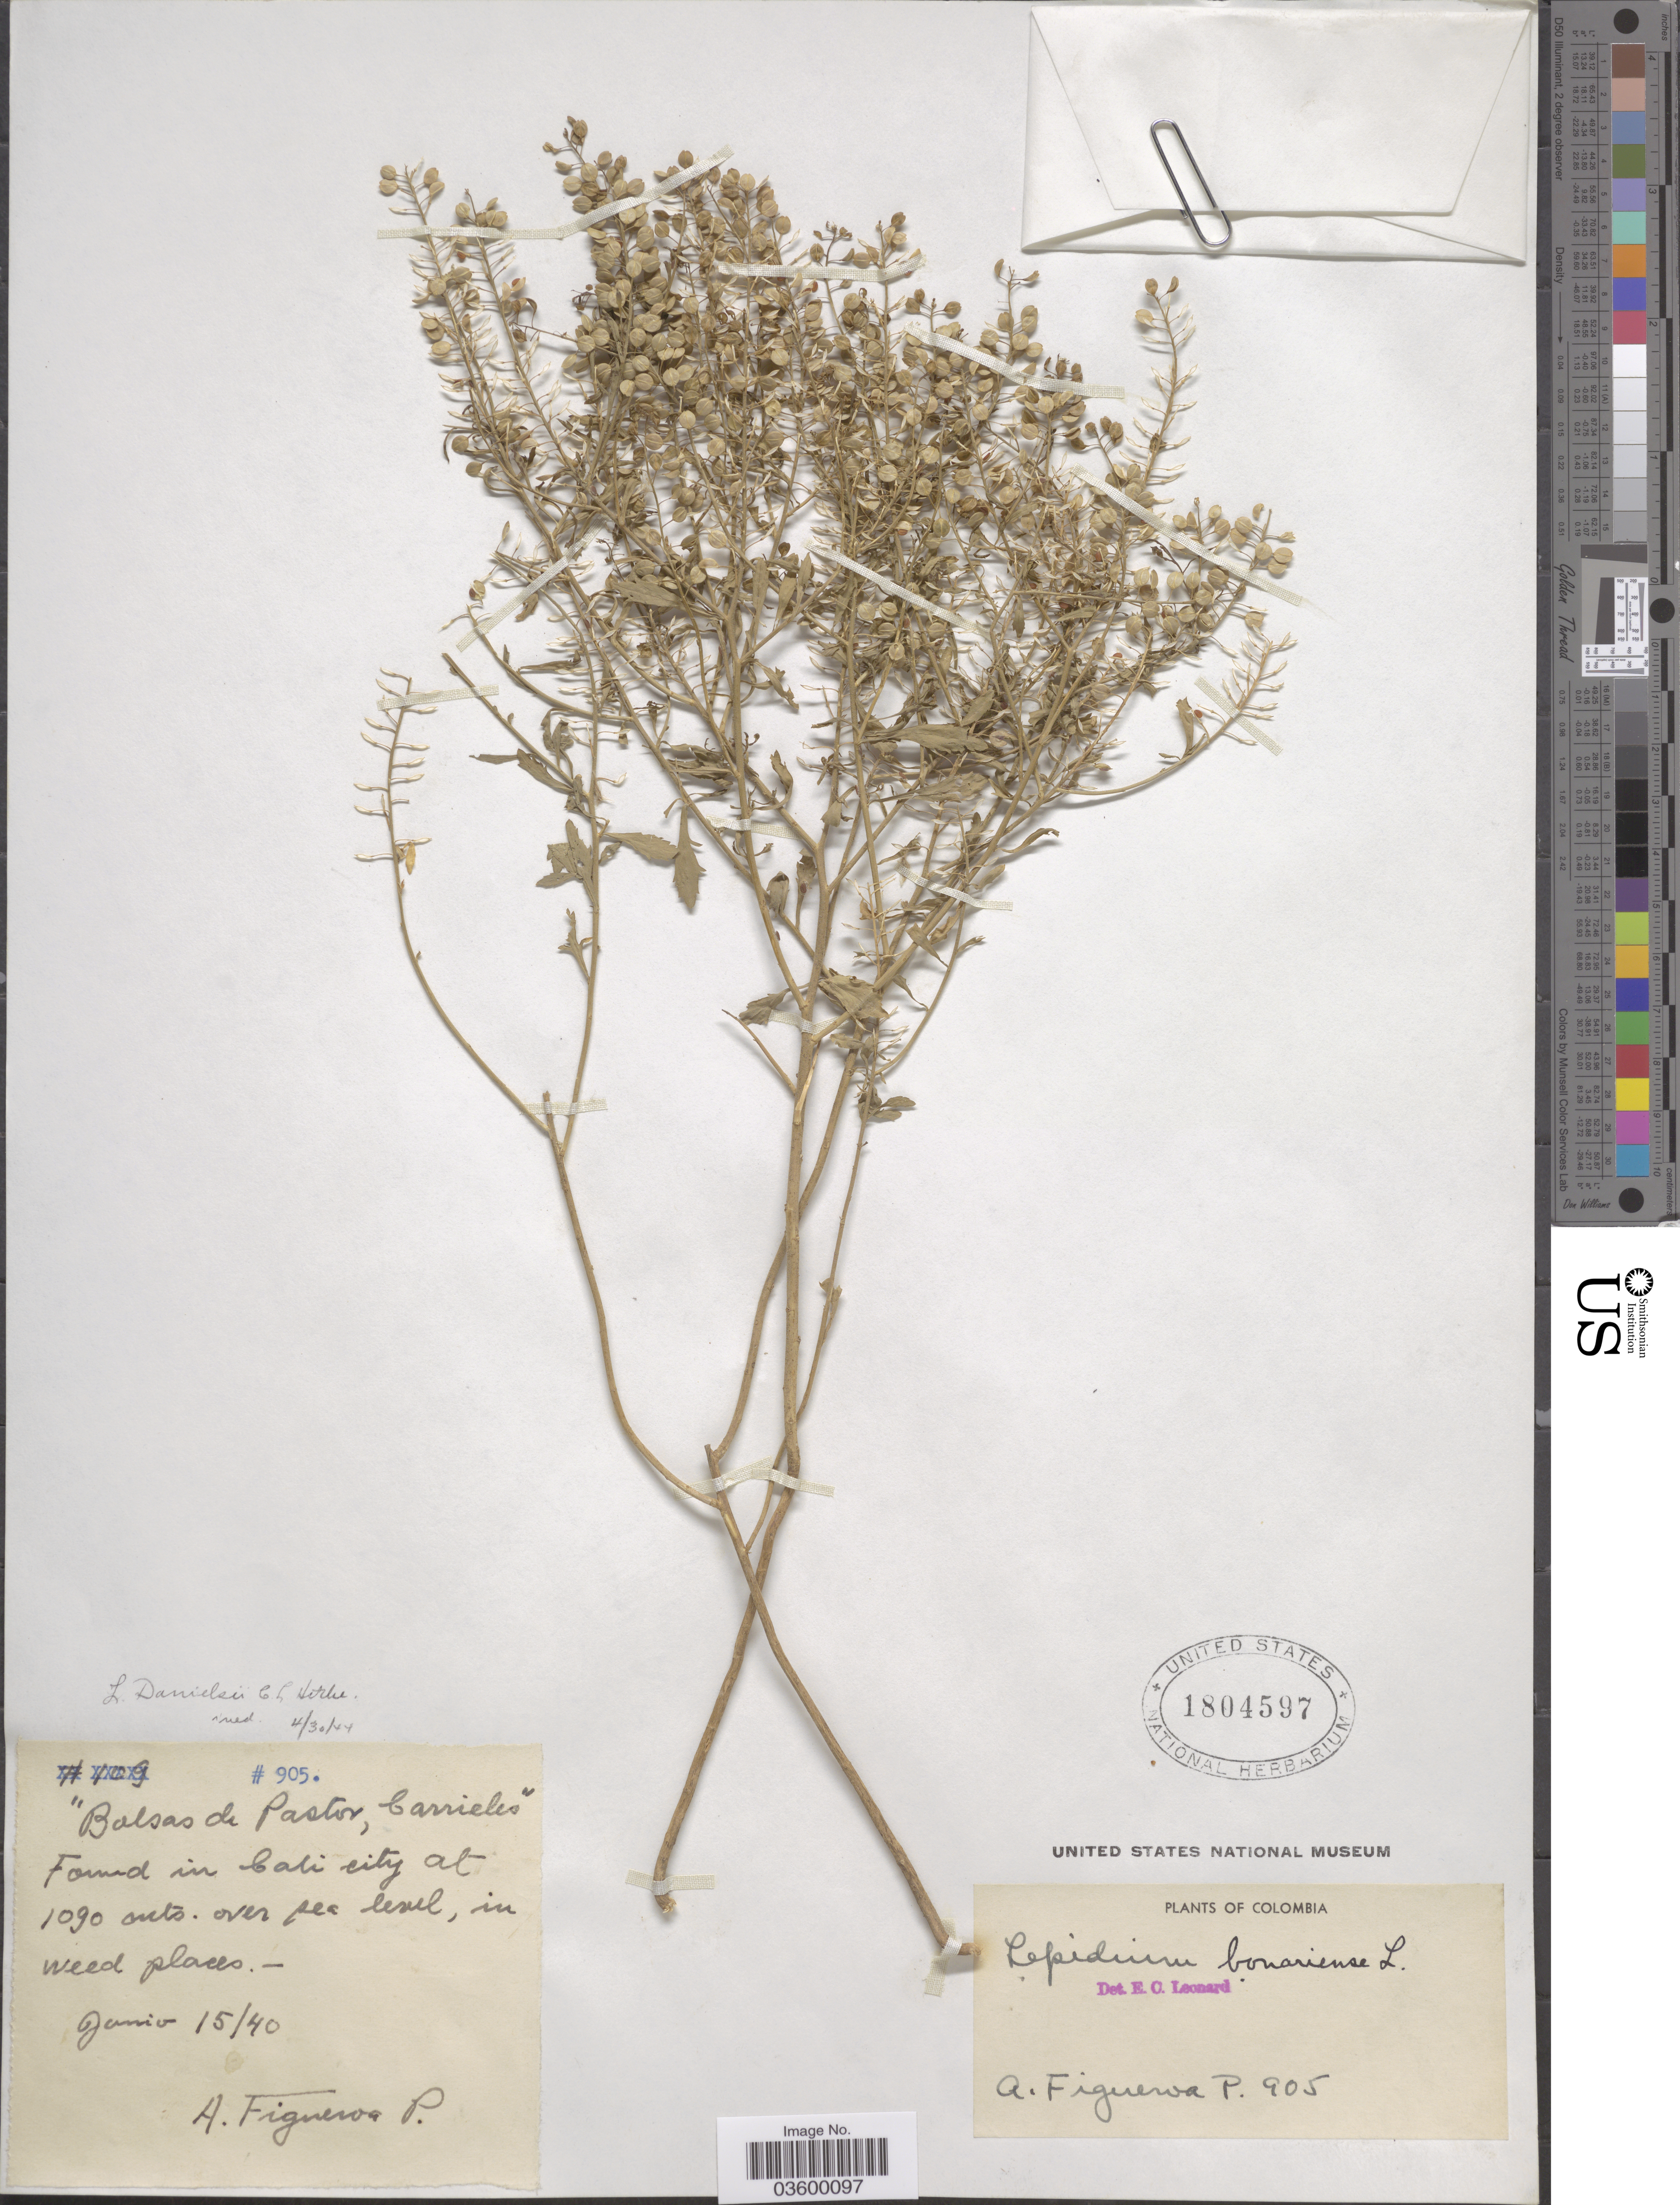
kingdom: Plantae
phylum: Tracheophyta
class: Magnoliopsida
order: Brassicales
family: Brassicaceae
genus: Lepidium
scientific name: Lepidium danielsii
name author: C.L. Hitchc.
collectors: A. Figueroa-Potes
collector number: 905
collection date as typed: Transcribed d/m/y: 15/6/40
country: Colombia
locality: Balsas de Pastor, Carrieles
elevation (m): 1090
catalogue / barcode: US 1804597